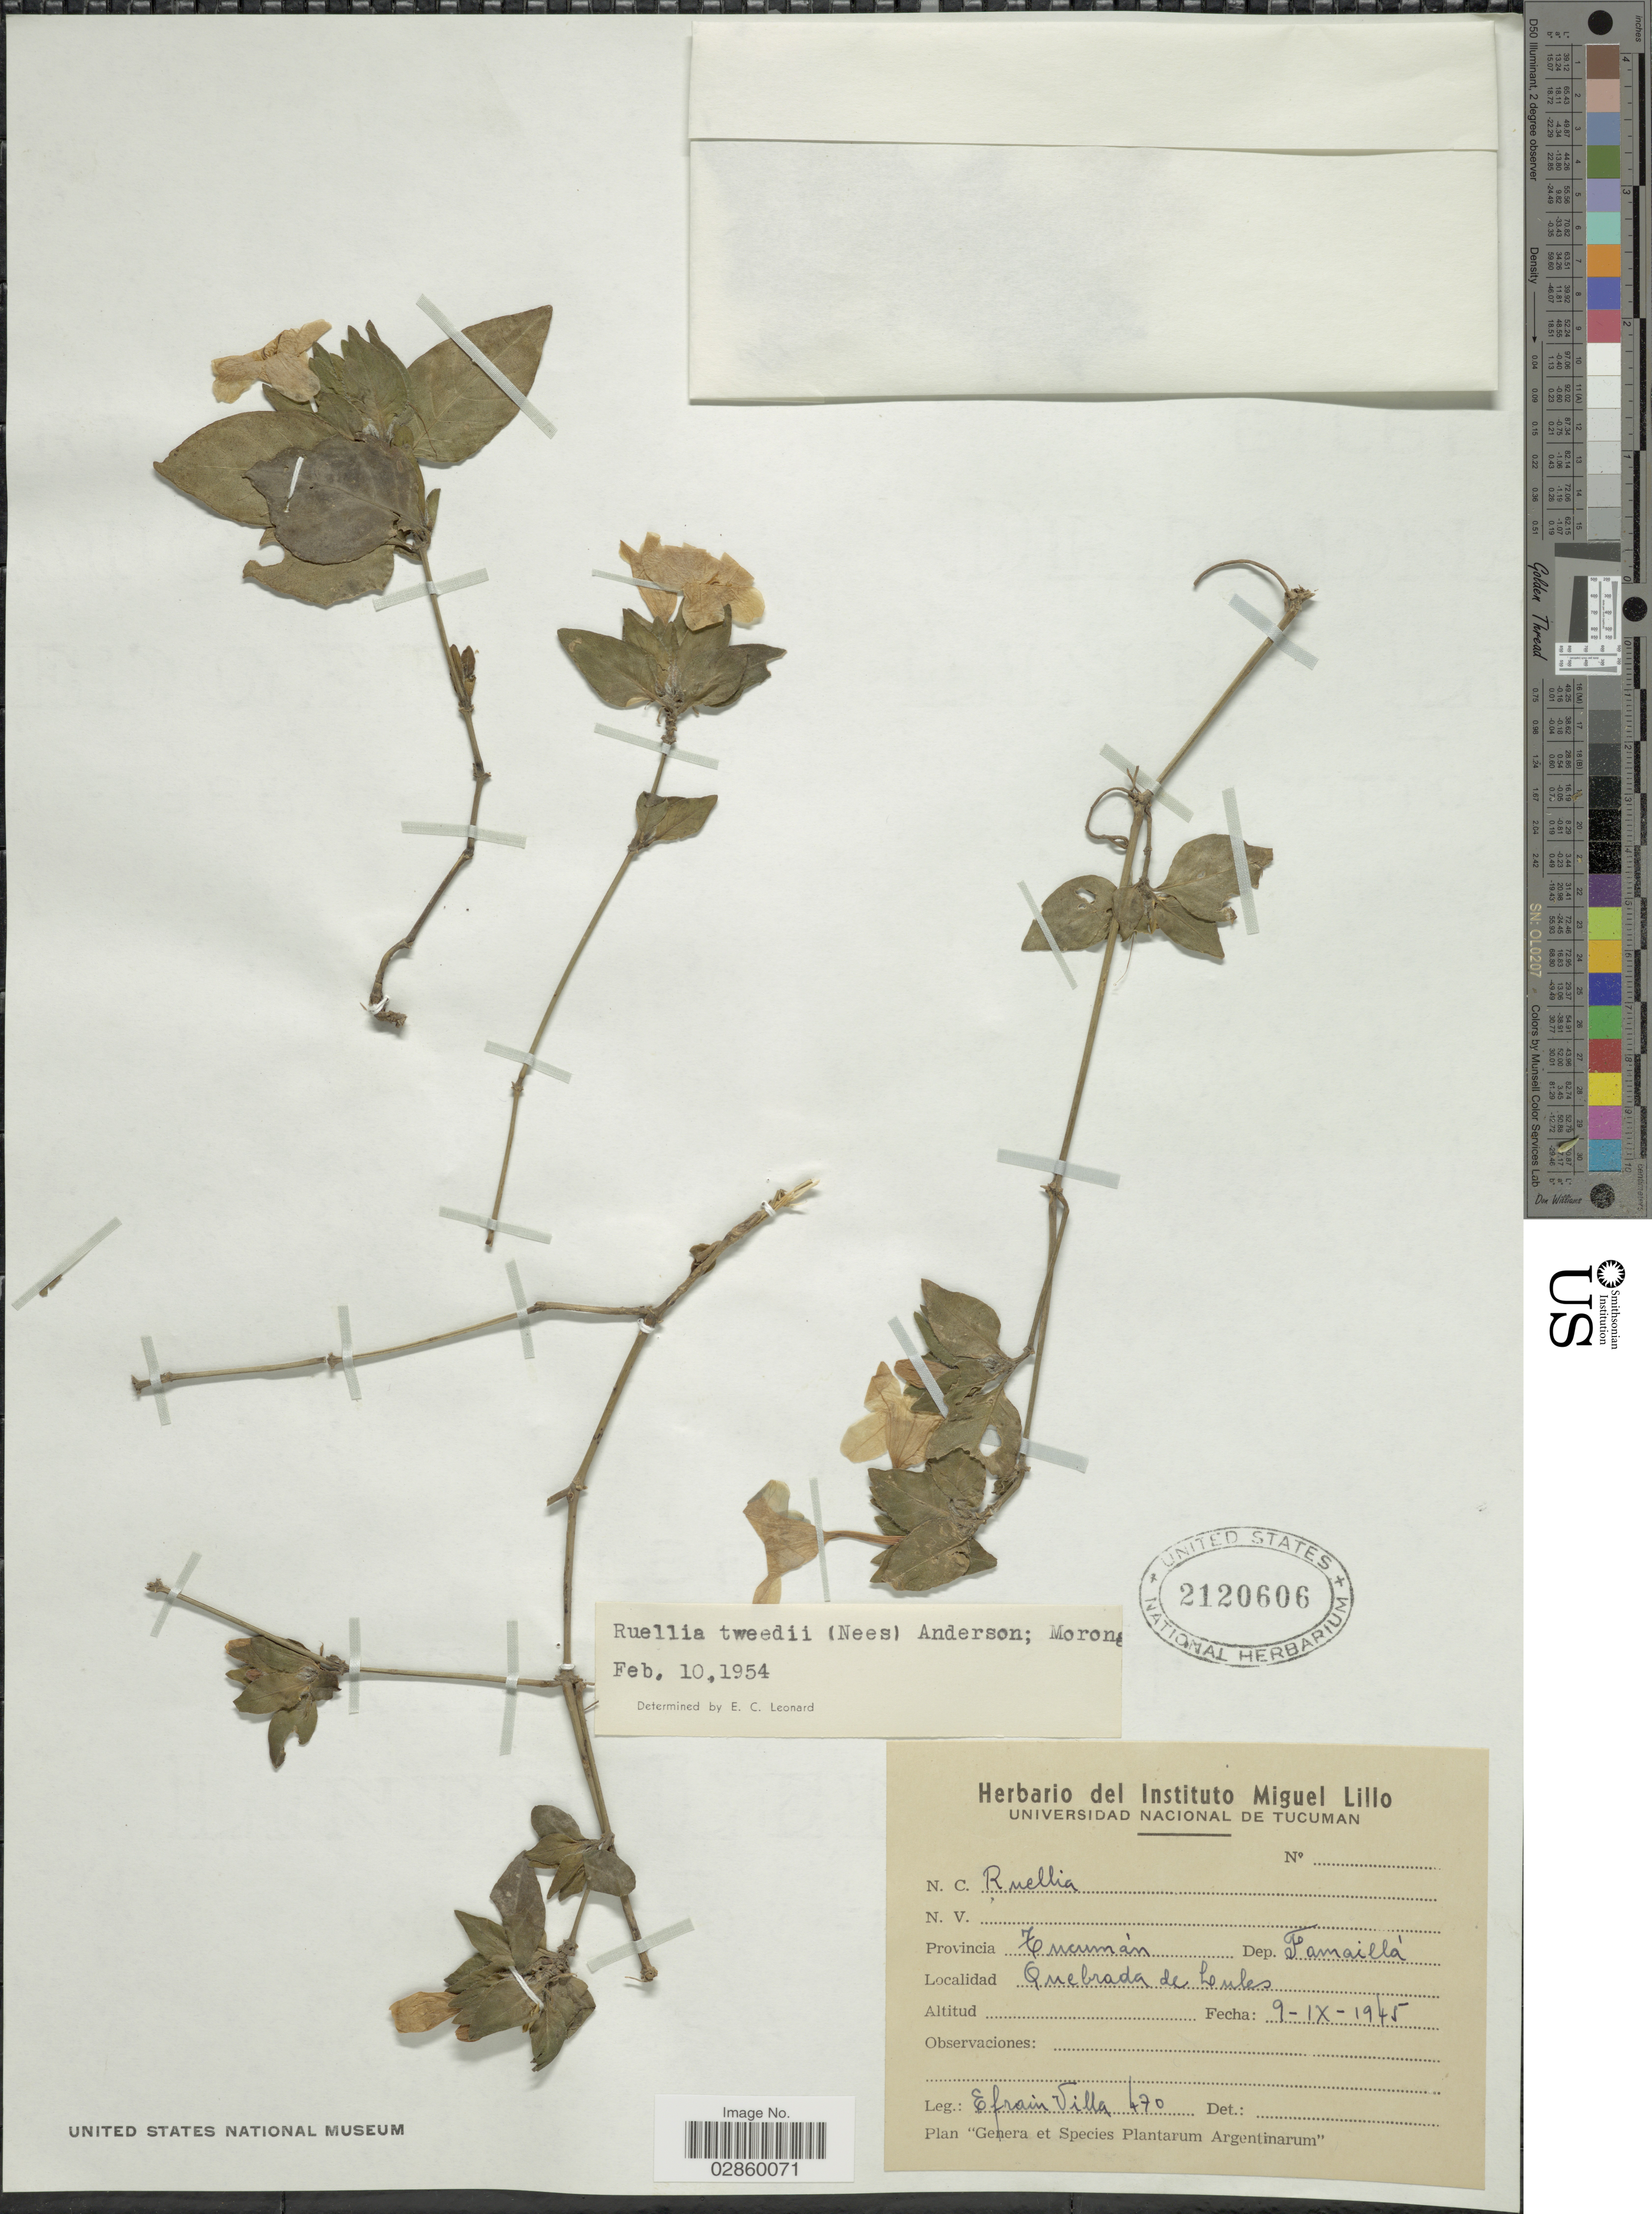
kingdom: Plantae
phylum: Tracheophyta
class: Magnoliopsida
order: Lamiales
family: Acanthaceae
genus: Ruellia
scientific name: Ruellia erythropus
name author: (Nees) Lindau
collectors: E. Villa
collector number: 470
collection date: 1945-09-09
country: Argentina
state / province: Tucuman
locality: Provincia Tucumán, Dep. Famaillá, Quebrada de Lules.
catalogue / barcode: US 2120606